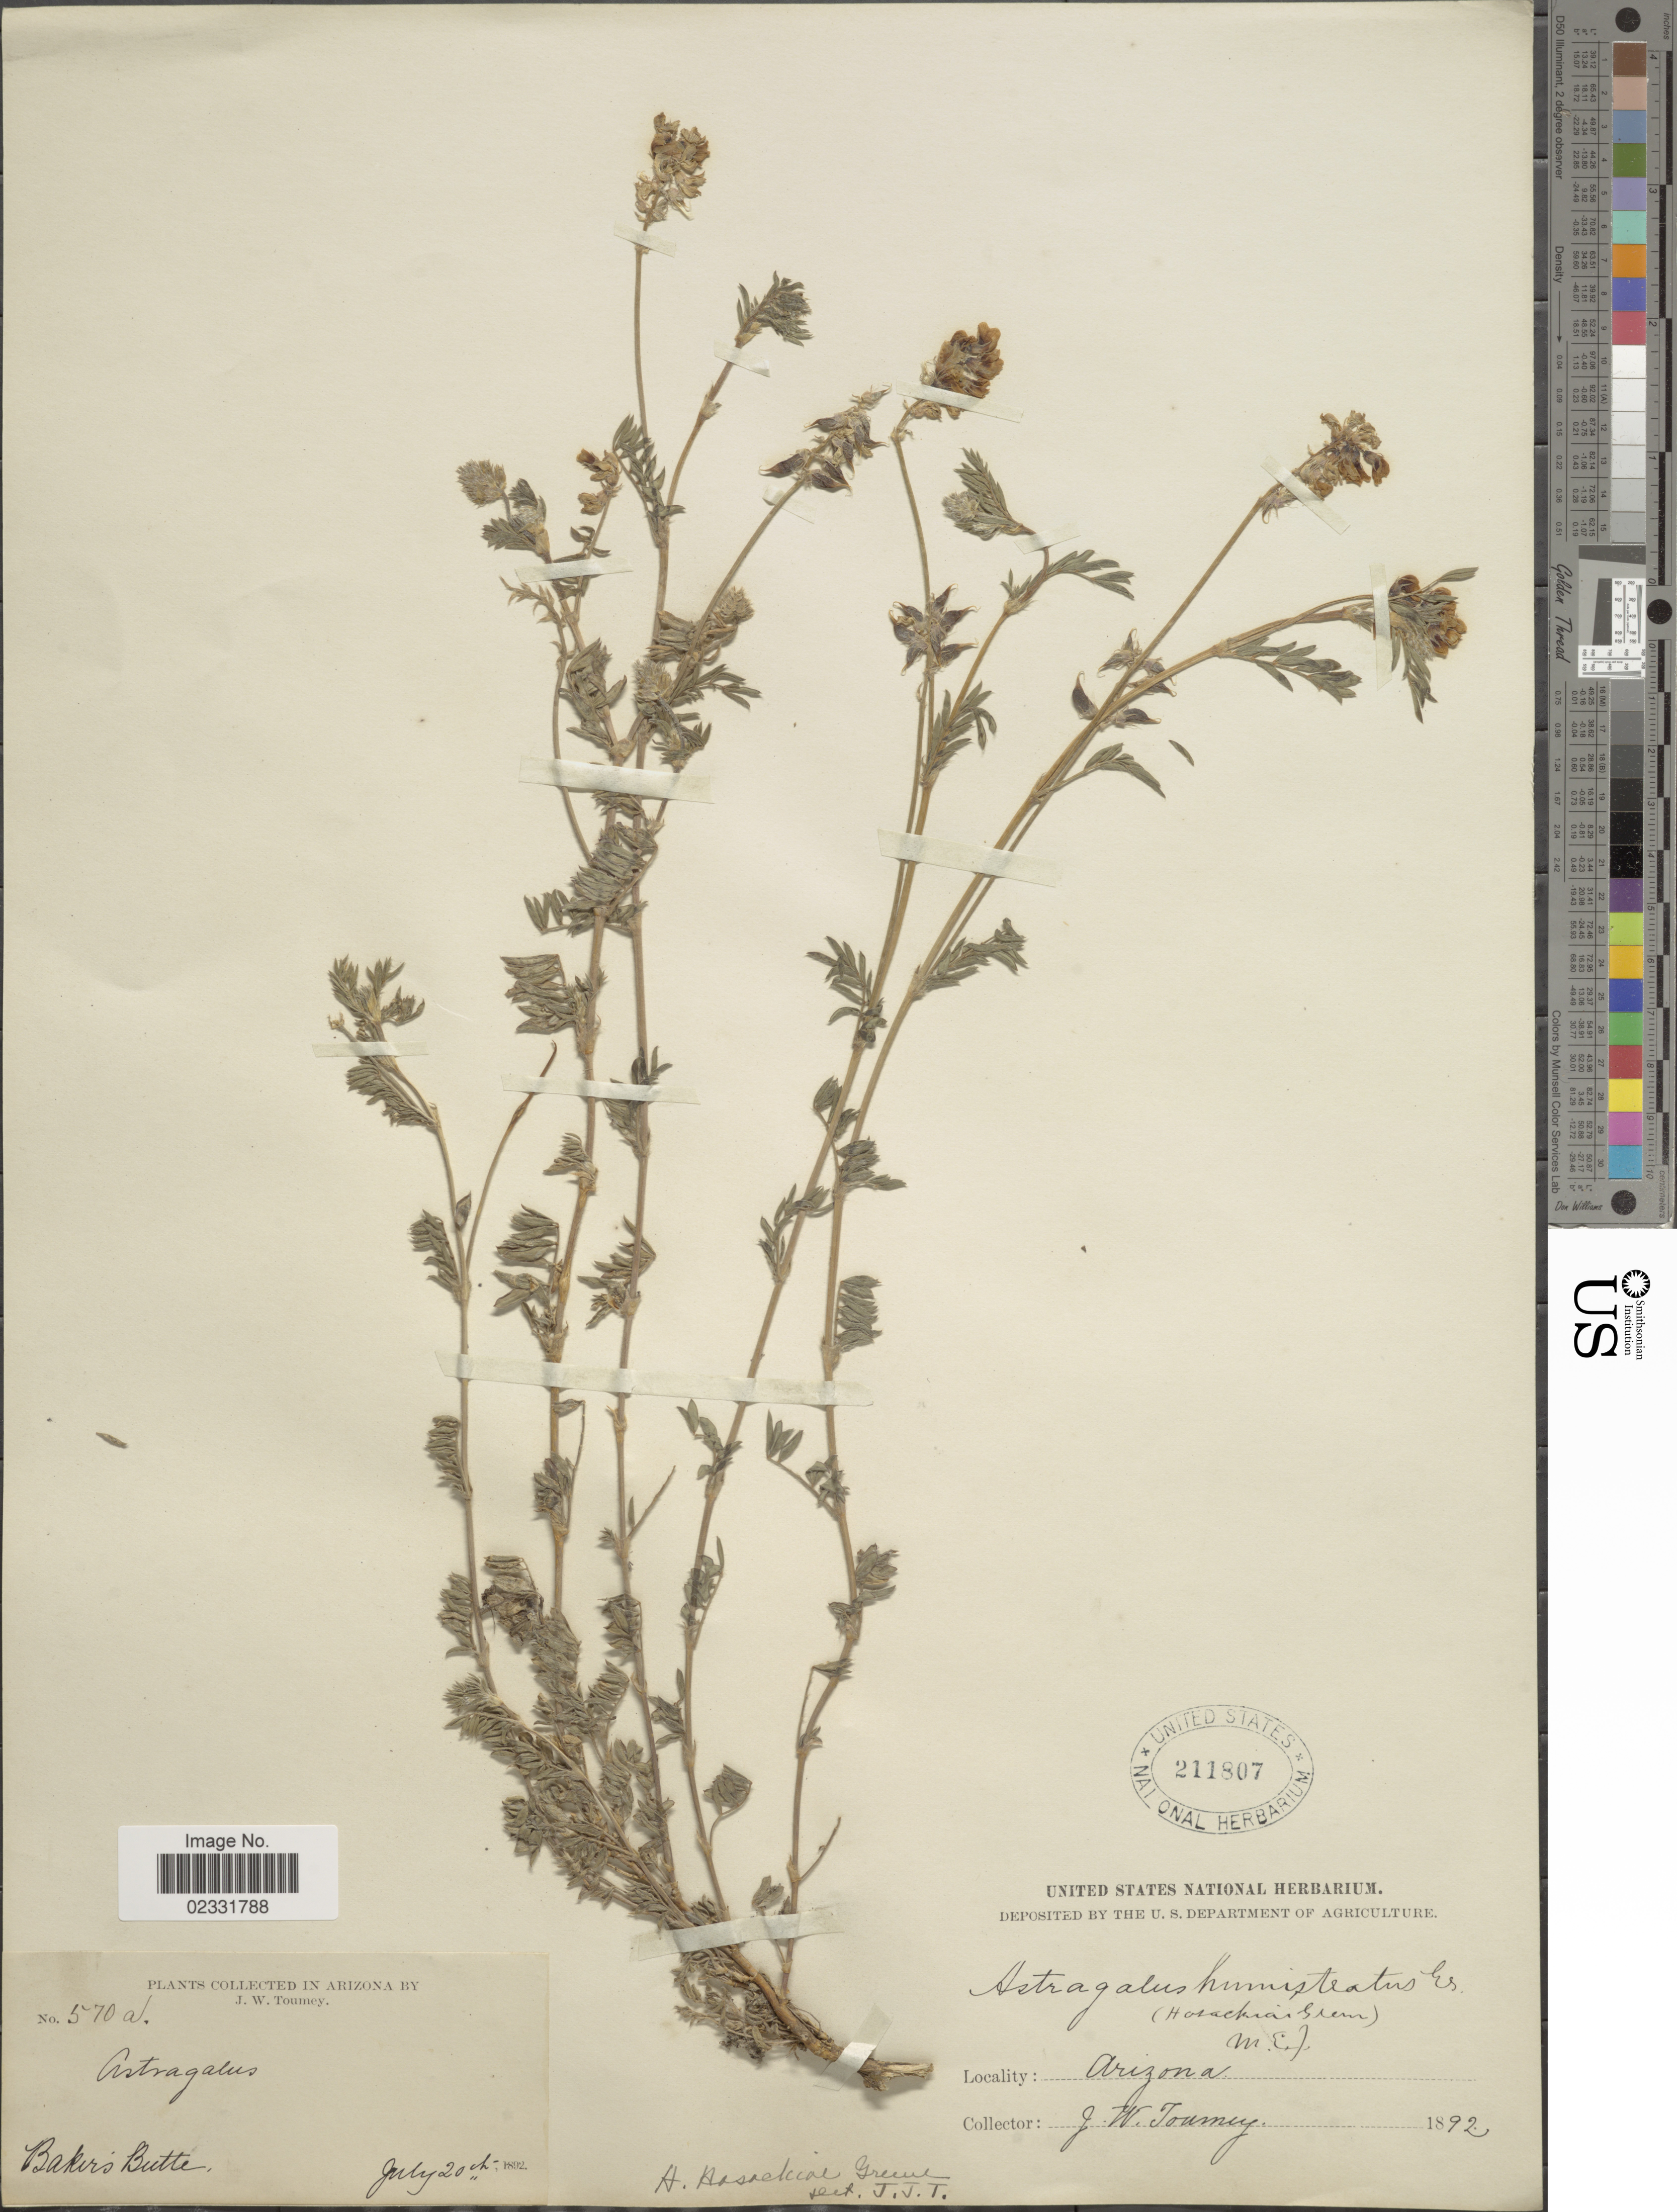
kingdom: Plantae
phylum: Tracheophyta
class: Magnoliopsida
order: Fabales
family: Fabaceae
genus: Astragalus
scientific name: Astragalus hosackiae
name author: Greene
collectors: J. W. Toumey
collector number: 570a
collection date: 1892-07-20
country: United States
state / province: Arizona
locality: Baker's Butte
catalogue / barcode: US 211807